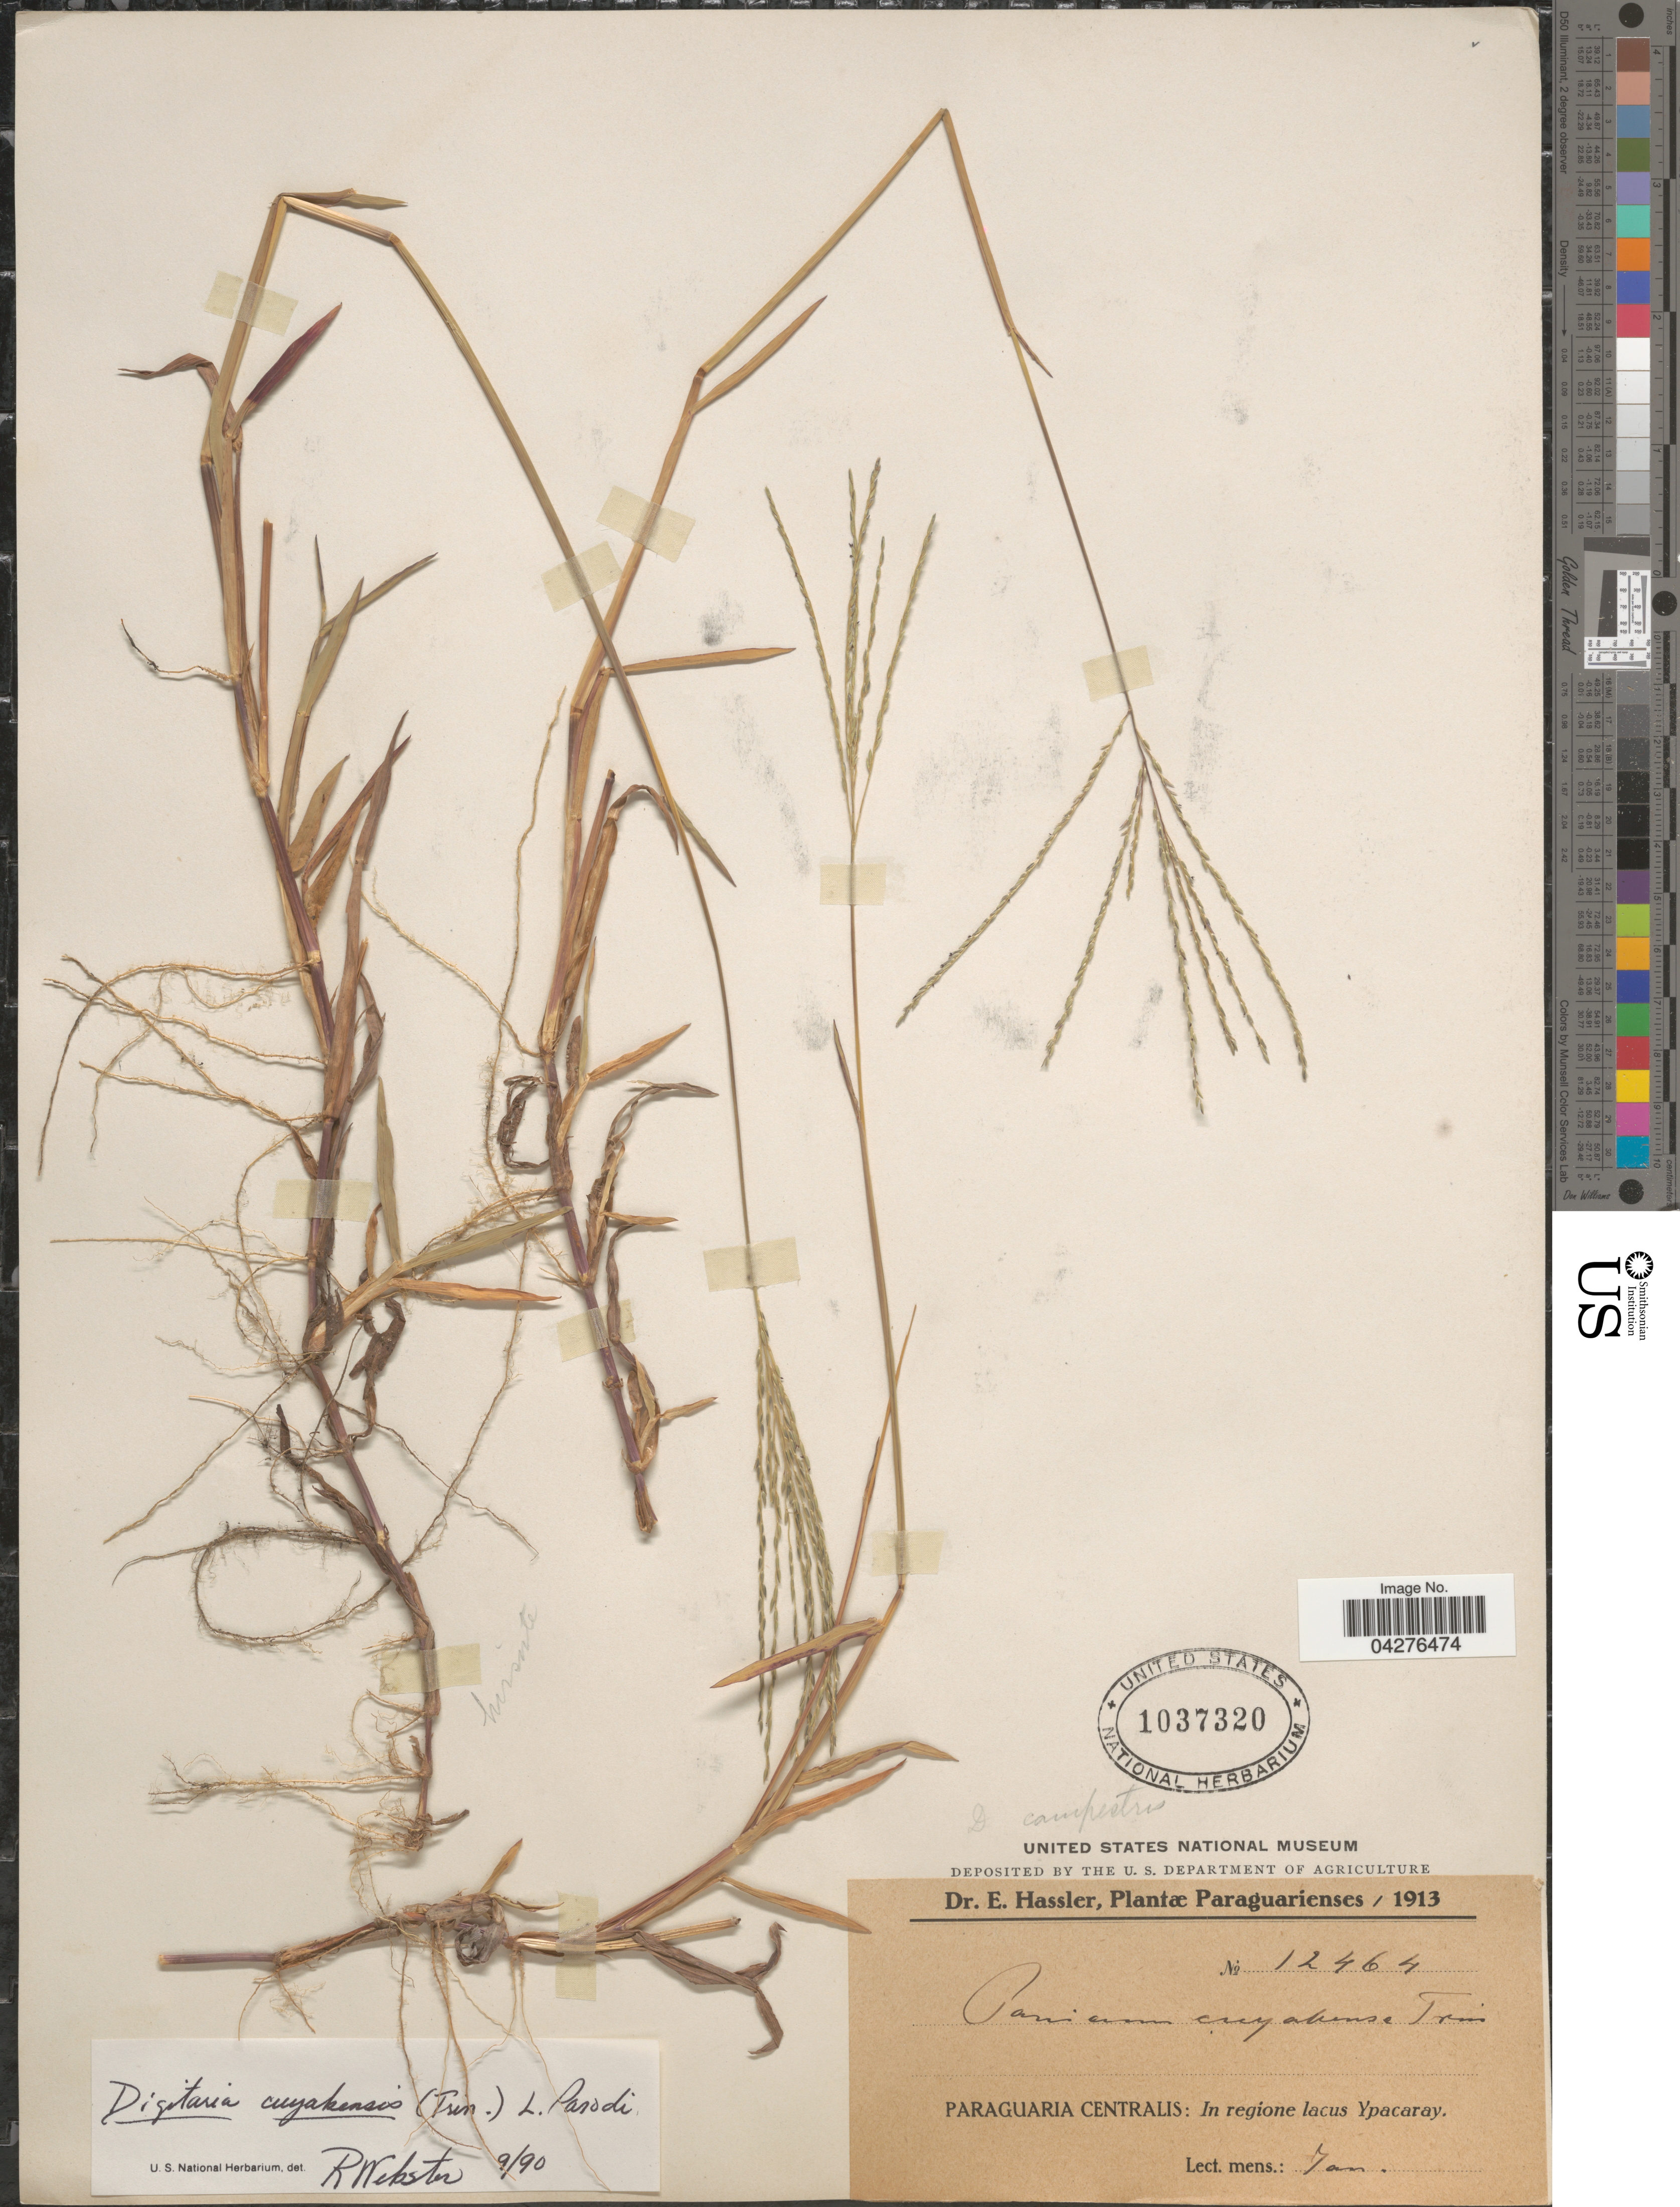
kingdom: Plantae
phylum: Tracheophyta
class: Liliopsida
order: Poales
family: Poaceae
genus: Digitaria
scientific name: Digitaria cuyabensis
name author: (Trin.) Parodi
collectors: E. Hassler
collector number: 12464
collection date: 1913-01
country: Paraguay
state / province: Paraguari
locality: Paraguaria Centralis: In regione lacus Ypacaray.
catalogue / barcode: US 1037320